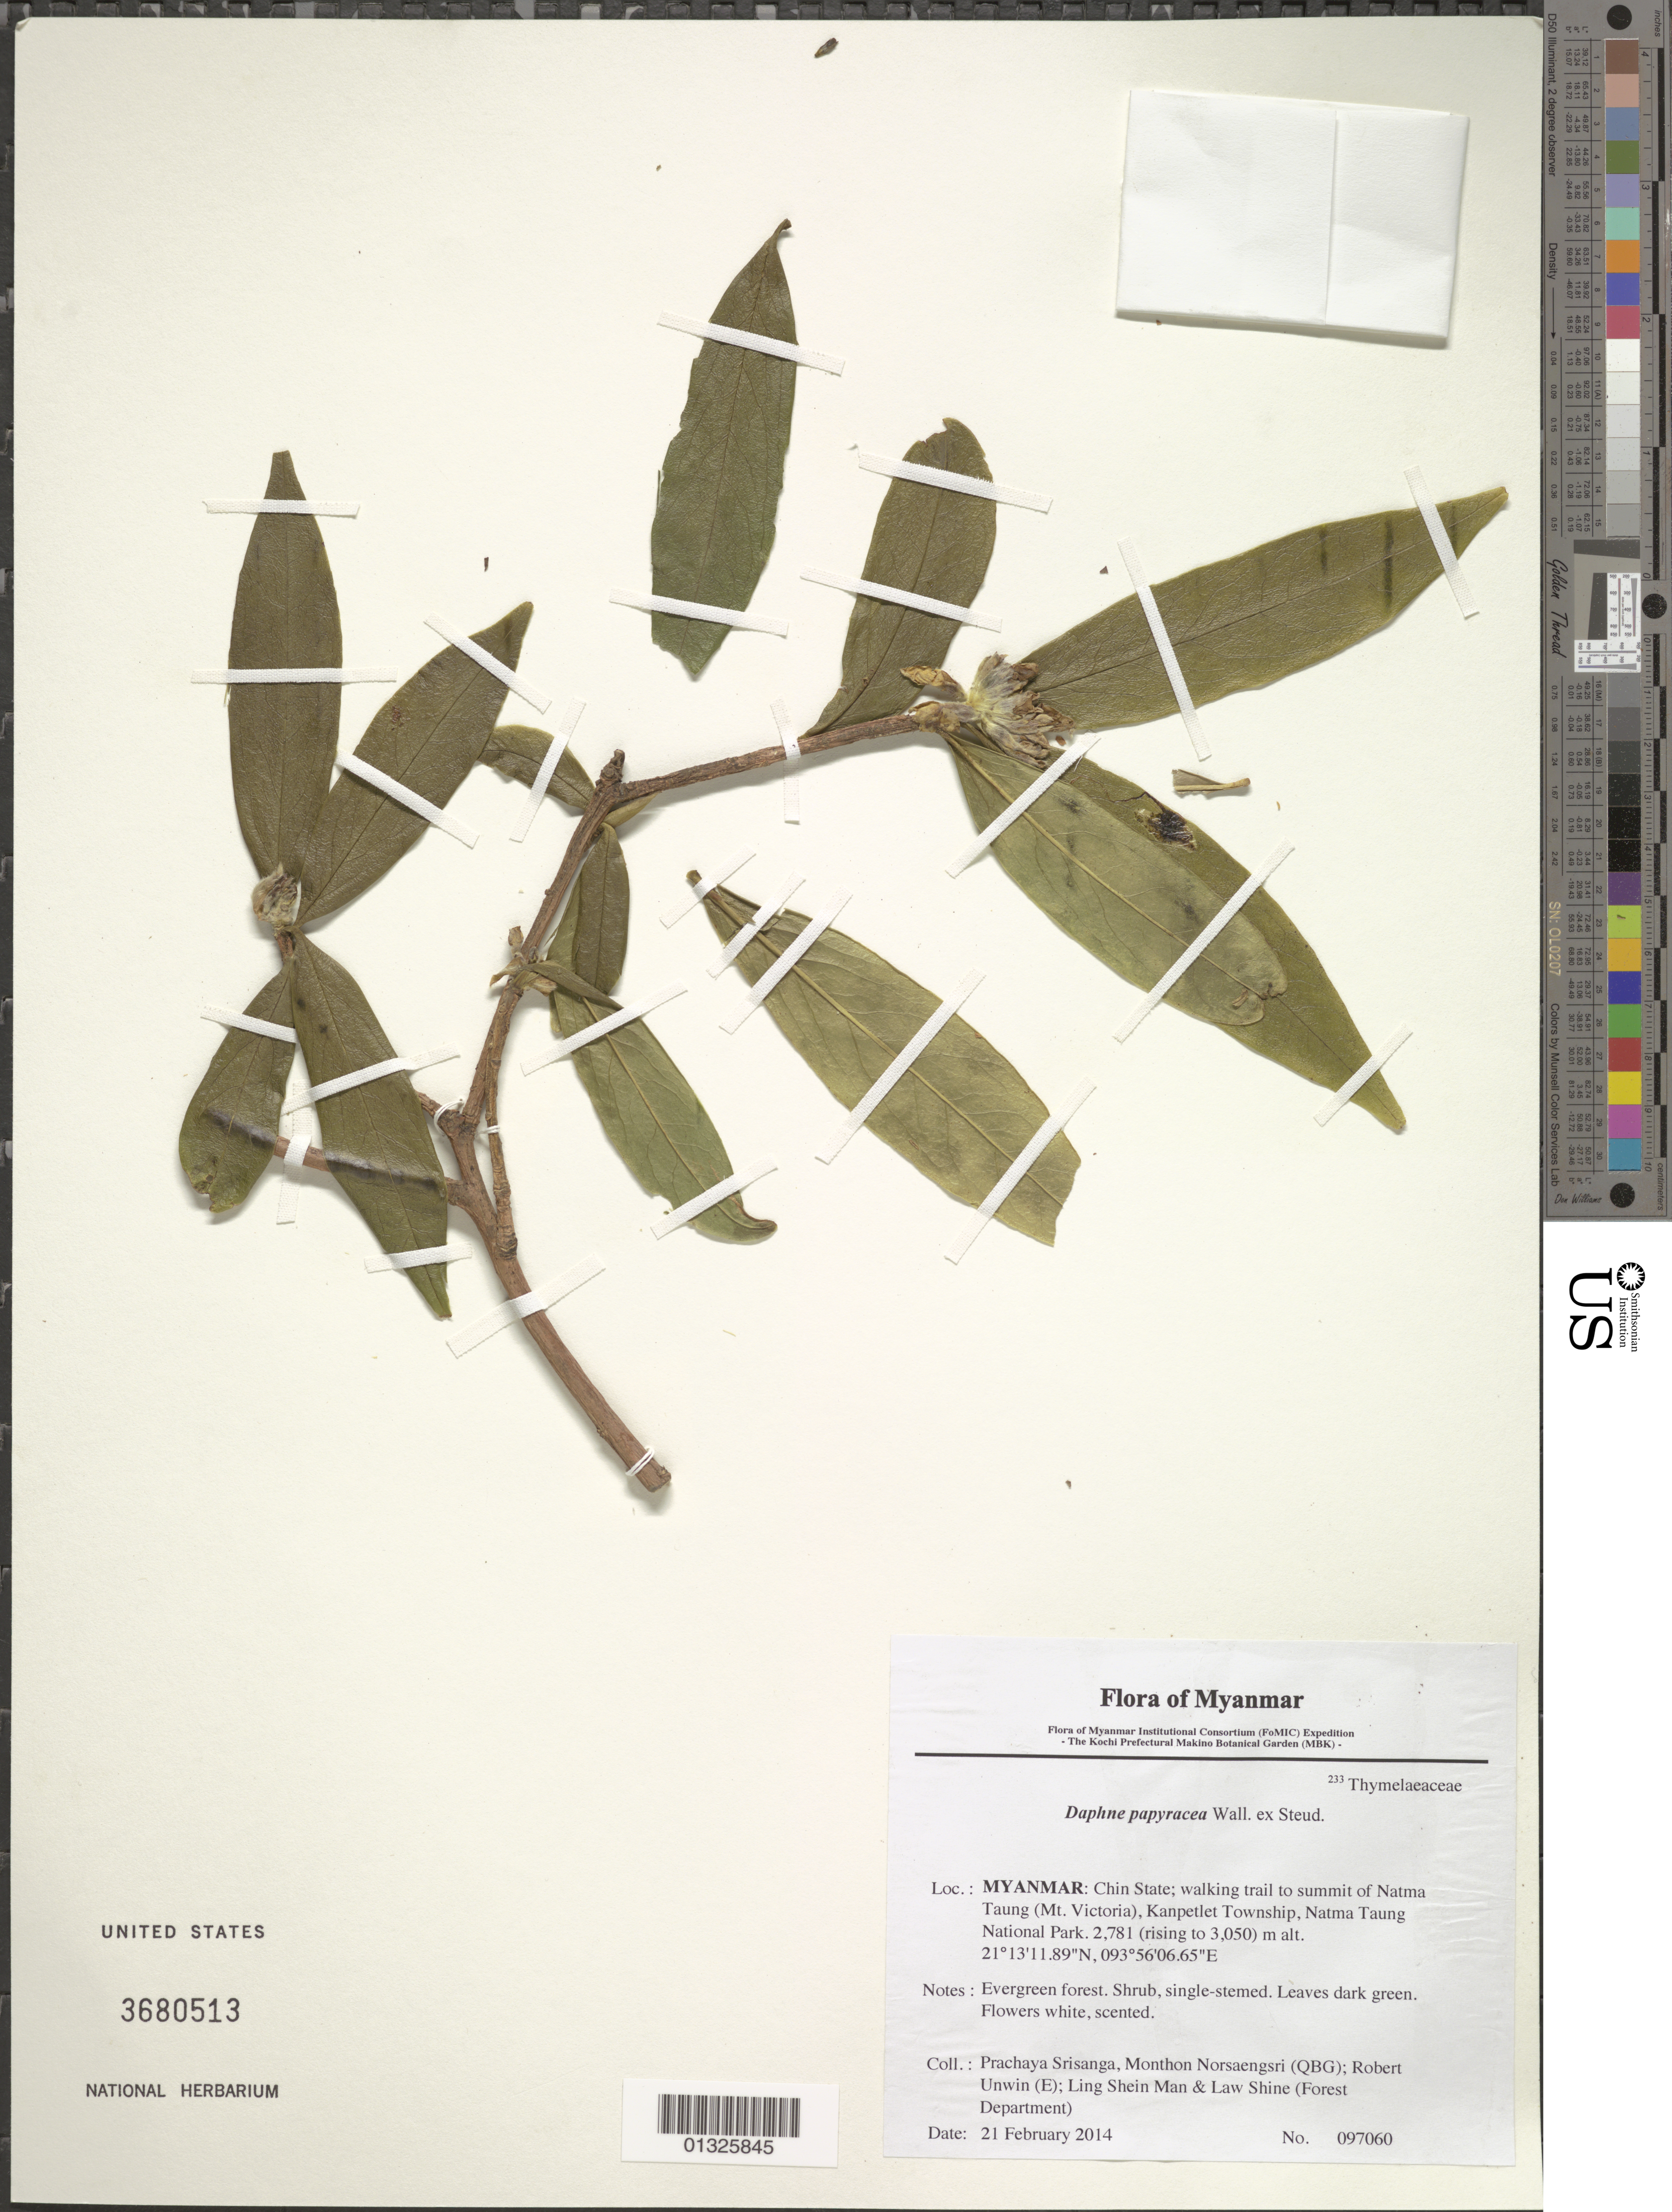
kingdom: Plantae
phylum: Tracheophyta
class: Magnoliopsida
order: Malvales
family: Thymelaeaceae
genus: Daphne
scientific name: Daphne papyracea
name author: Wall. ex Steud.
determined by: Fujikawa, Kazumi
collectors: P. Srisanga, M. Norsaengsri, R. Unwin, Ling Shein Man & L. Shine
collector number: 97060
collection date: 2014-02-21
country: Myanmar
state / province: Chin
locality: Walking trail to summit of Natma Taung (Mt. Victoria), Kanpetlet Township, Natma Taung National Park.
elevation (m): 2781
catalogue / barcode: US 3680513